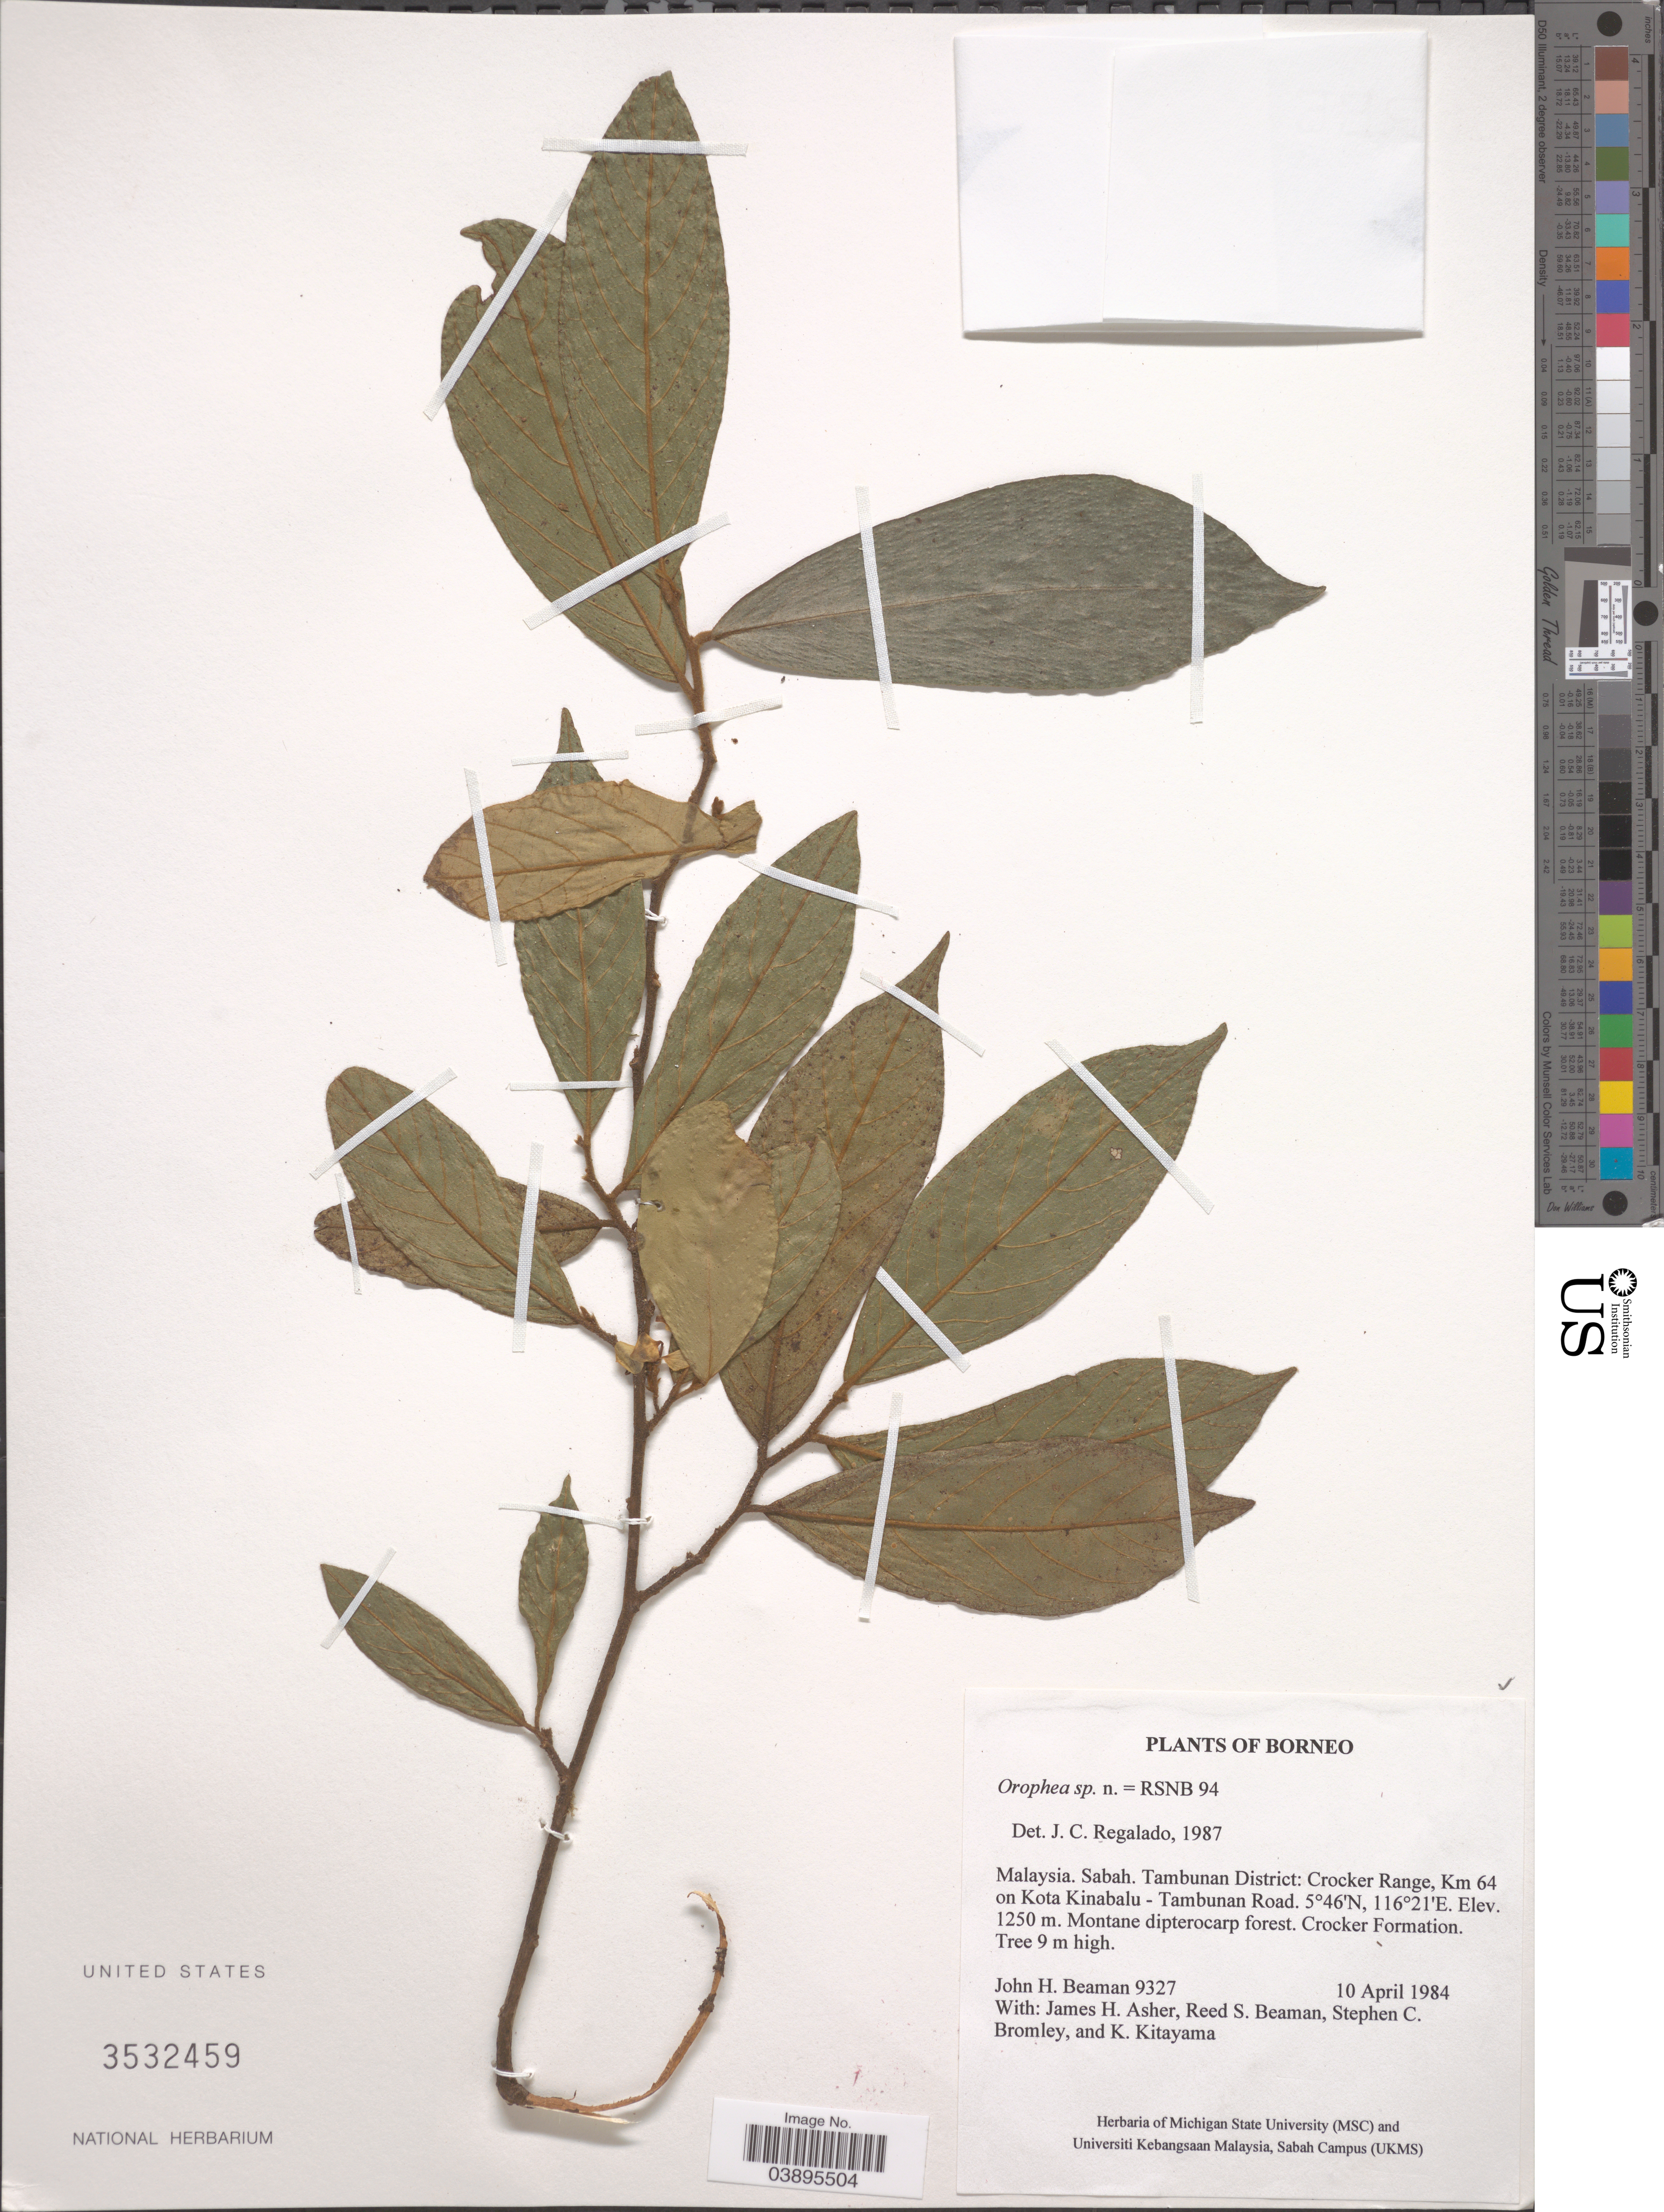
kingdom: Plantae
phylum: Tracheophyta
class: Magnoliopsida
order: Magnoliales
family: Annonaceae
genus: Orophea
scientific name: Orophea sp.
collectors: J. H. Beaman, J. Asher, R. S. Beaman, S. Bromley & K. Kitayama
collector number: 9327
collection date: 1984-04-10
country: Malaysia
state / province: Sabah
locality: Borneo. Tambunan District: Crocker Range, Km 64 on Kota Kinabalu - Tambunan Road. Crocker Formation.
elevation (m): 1250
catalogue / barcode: US 3532459